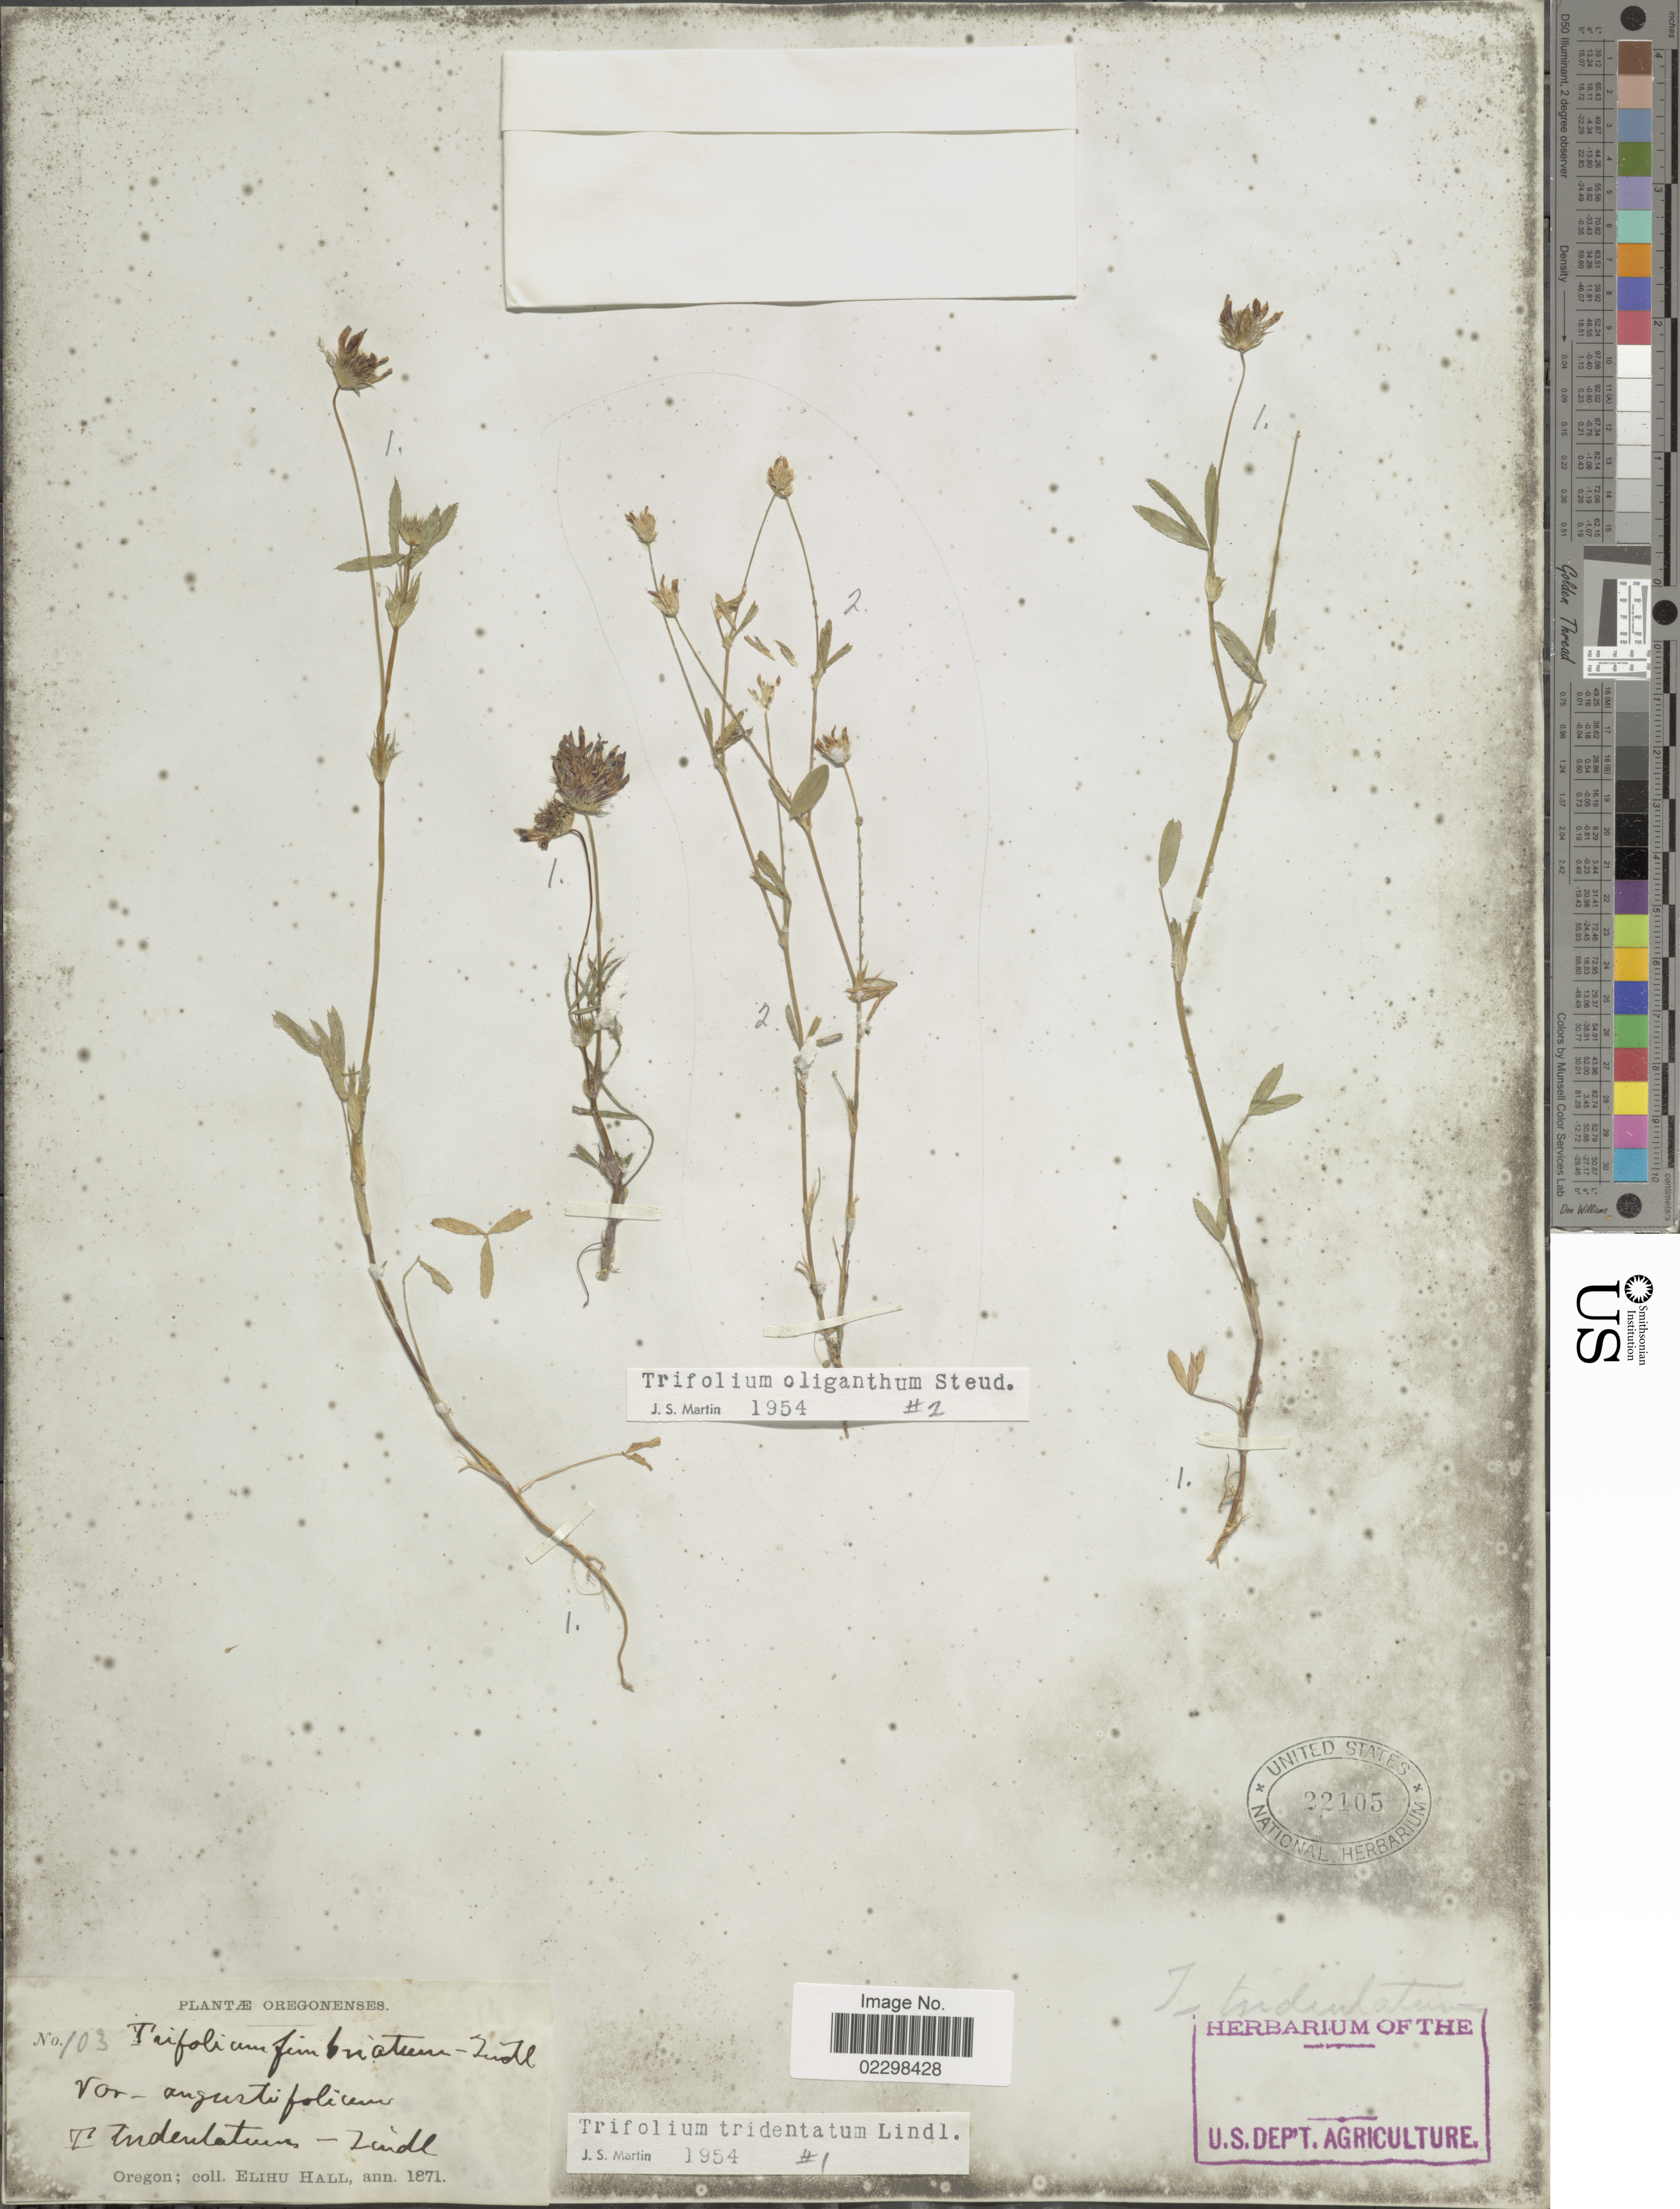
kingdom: Plantae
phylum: Tracheophyta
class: Magnoliopsida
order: Fabales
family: Fabaceae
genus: Trifolium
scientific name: Trifolium tridentatum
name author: Lindl.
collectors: E. Hall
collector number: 103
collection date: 1871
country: United States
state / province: Oregon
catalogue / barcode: US 22105